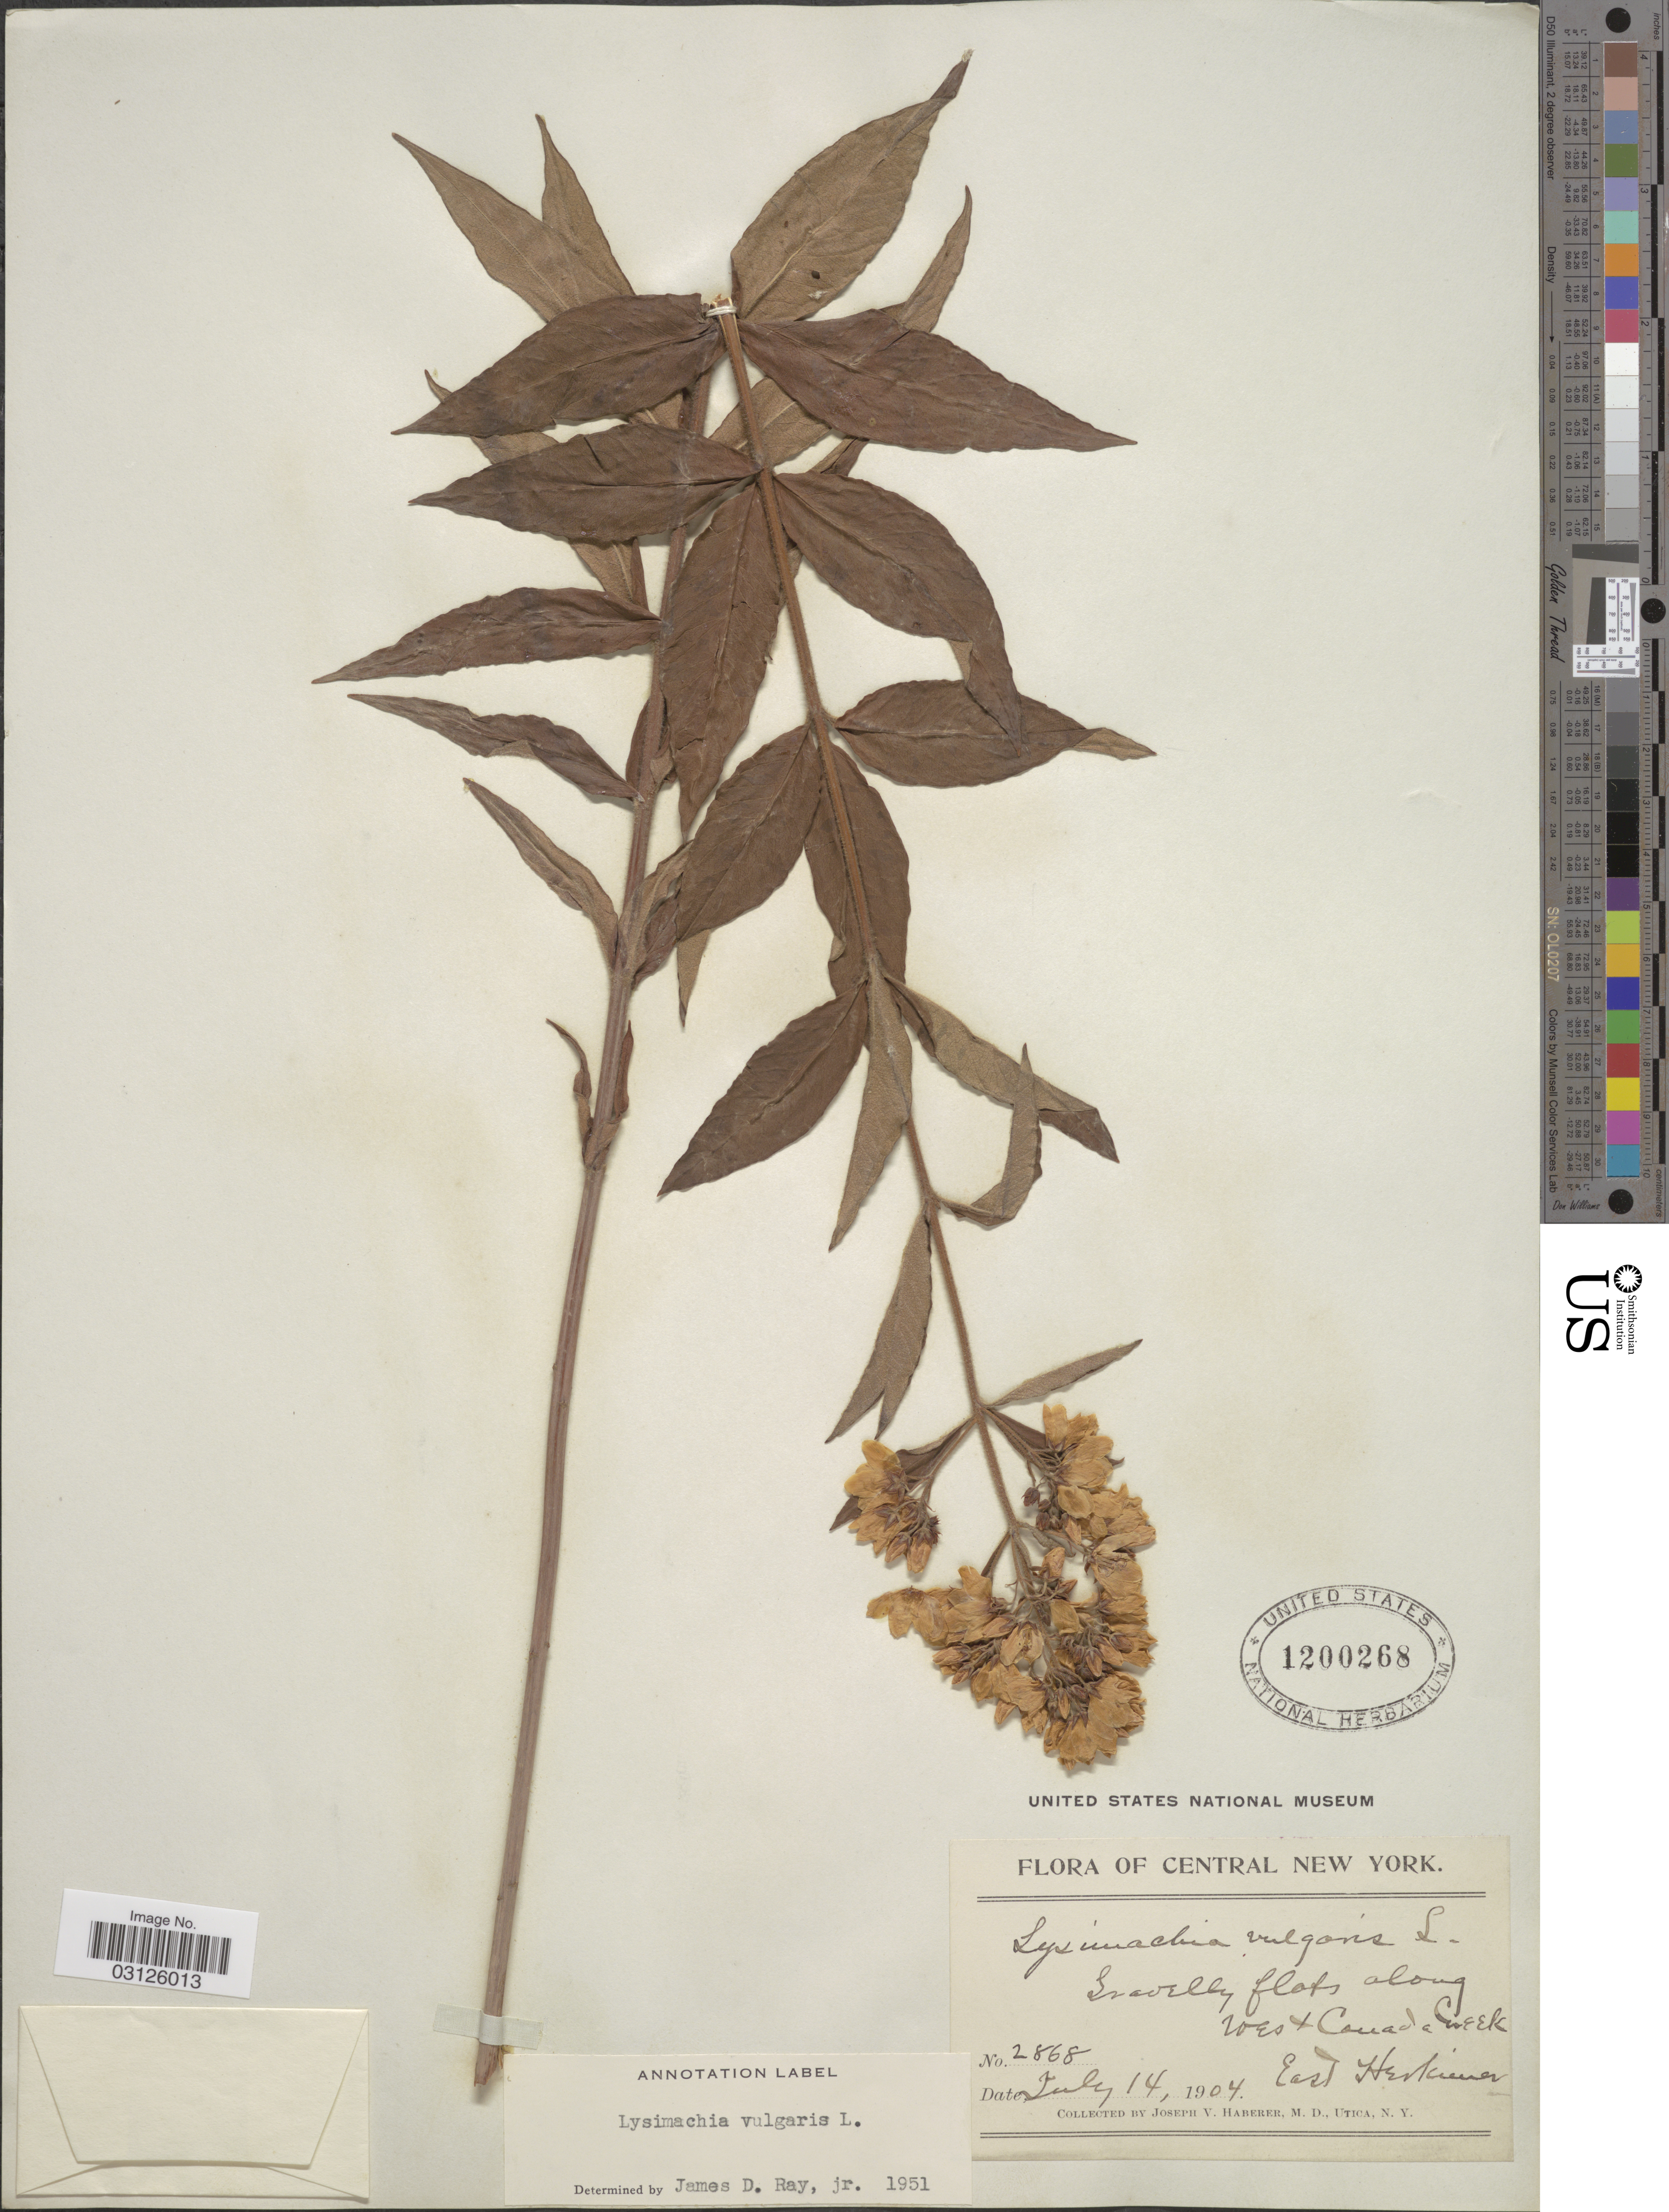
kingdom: Plantae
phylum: Tracheophyta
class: Magnoliopsida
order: Ericales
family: Primulaceae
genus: Lysimachia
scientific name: Lysimachia vulgaris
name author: L.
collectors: J. V. Haberer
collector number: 2868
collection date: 1904-07-14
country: United States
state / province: New York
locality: Central New York. Gravelly flats along West Canada Creek. East Herkimer.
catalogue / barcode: US 1200268